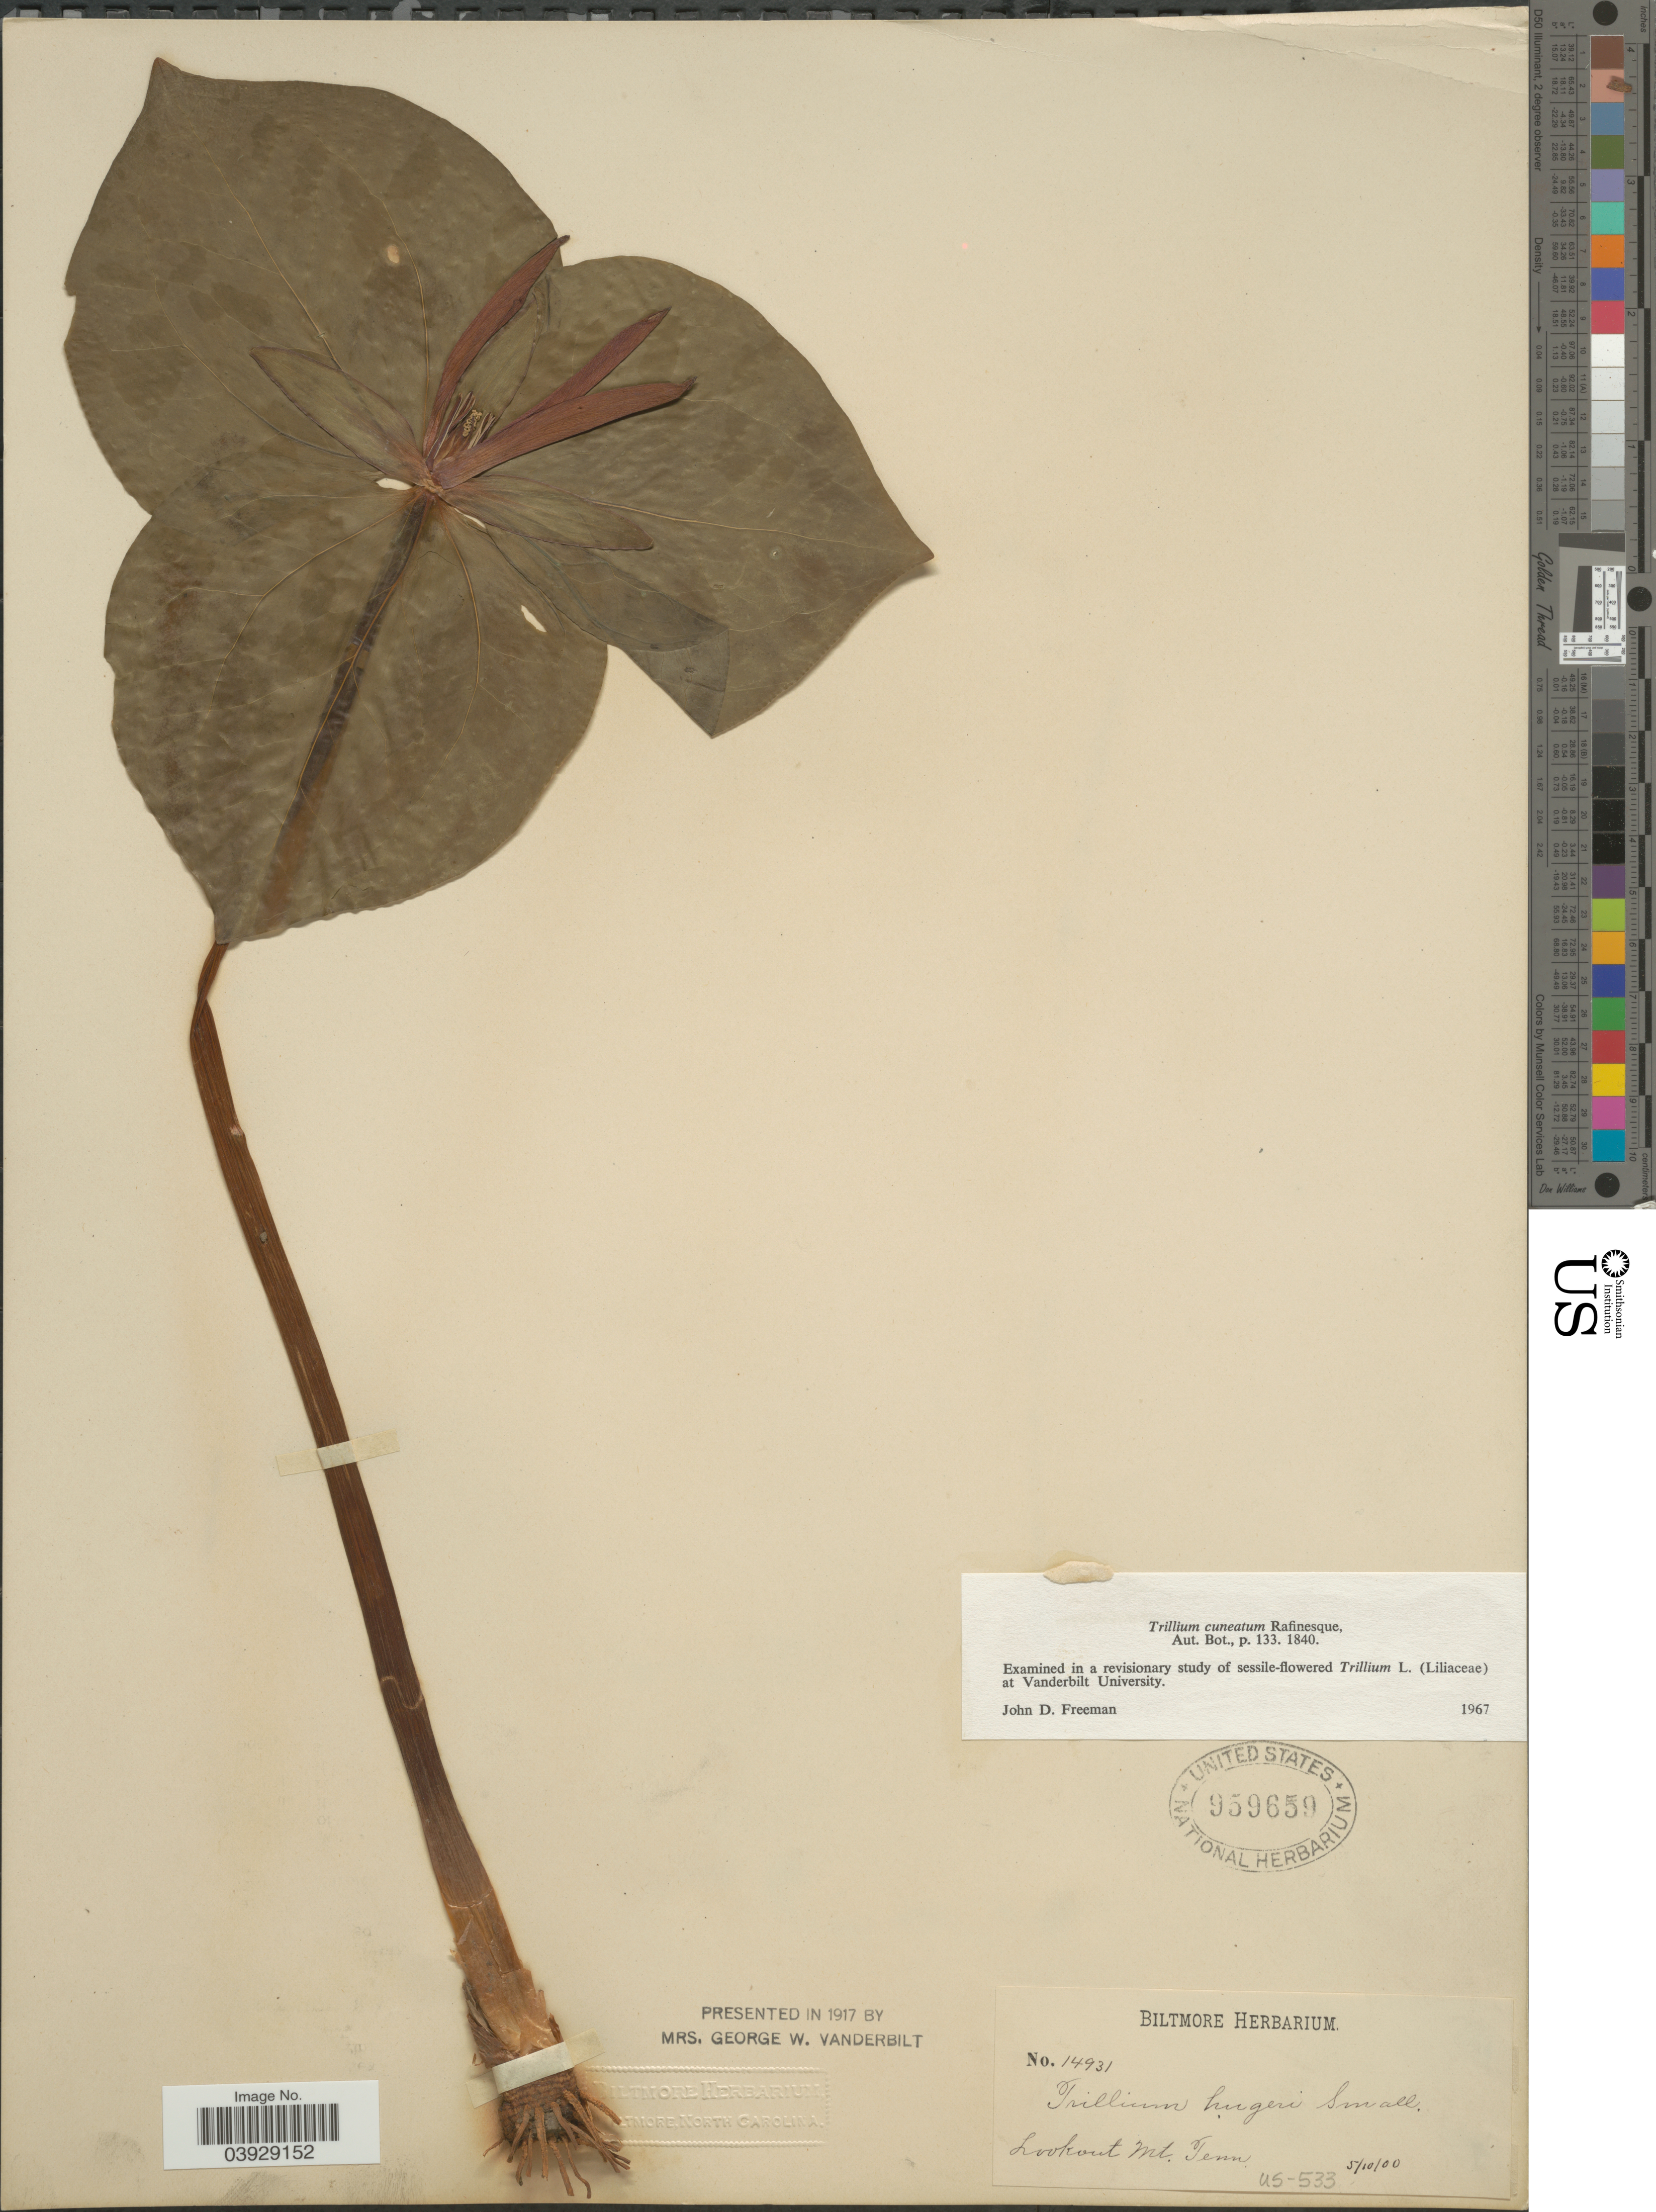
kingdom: Plantae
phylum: Tracheophyta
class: Liliopsida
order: Liliales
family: Melanthiaceae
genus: Trillium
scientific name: Trillium cuneatum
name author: Raf.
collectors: ex herb. Biltmore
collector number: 14931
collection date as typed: Transcribed d/m/y: 10/5/0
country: United States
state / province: Tennessee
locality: Lookout Mt.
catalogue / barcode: US 959659